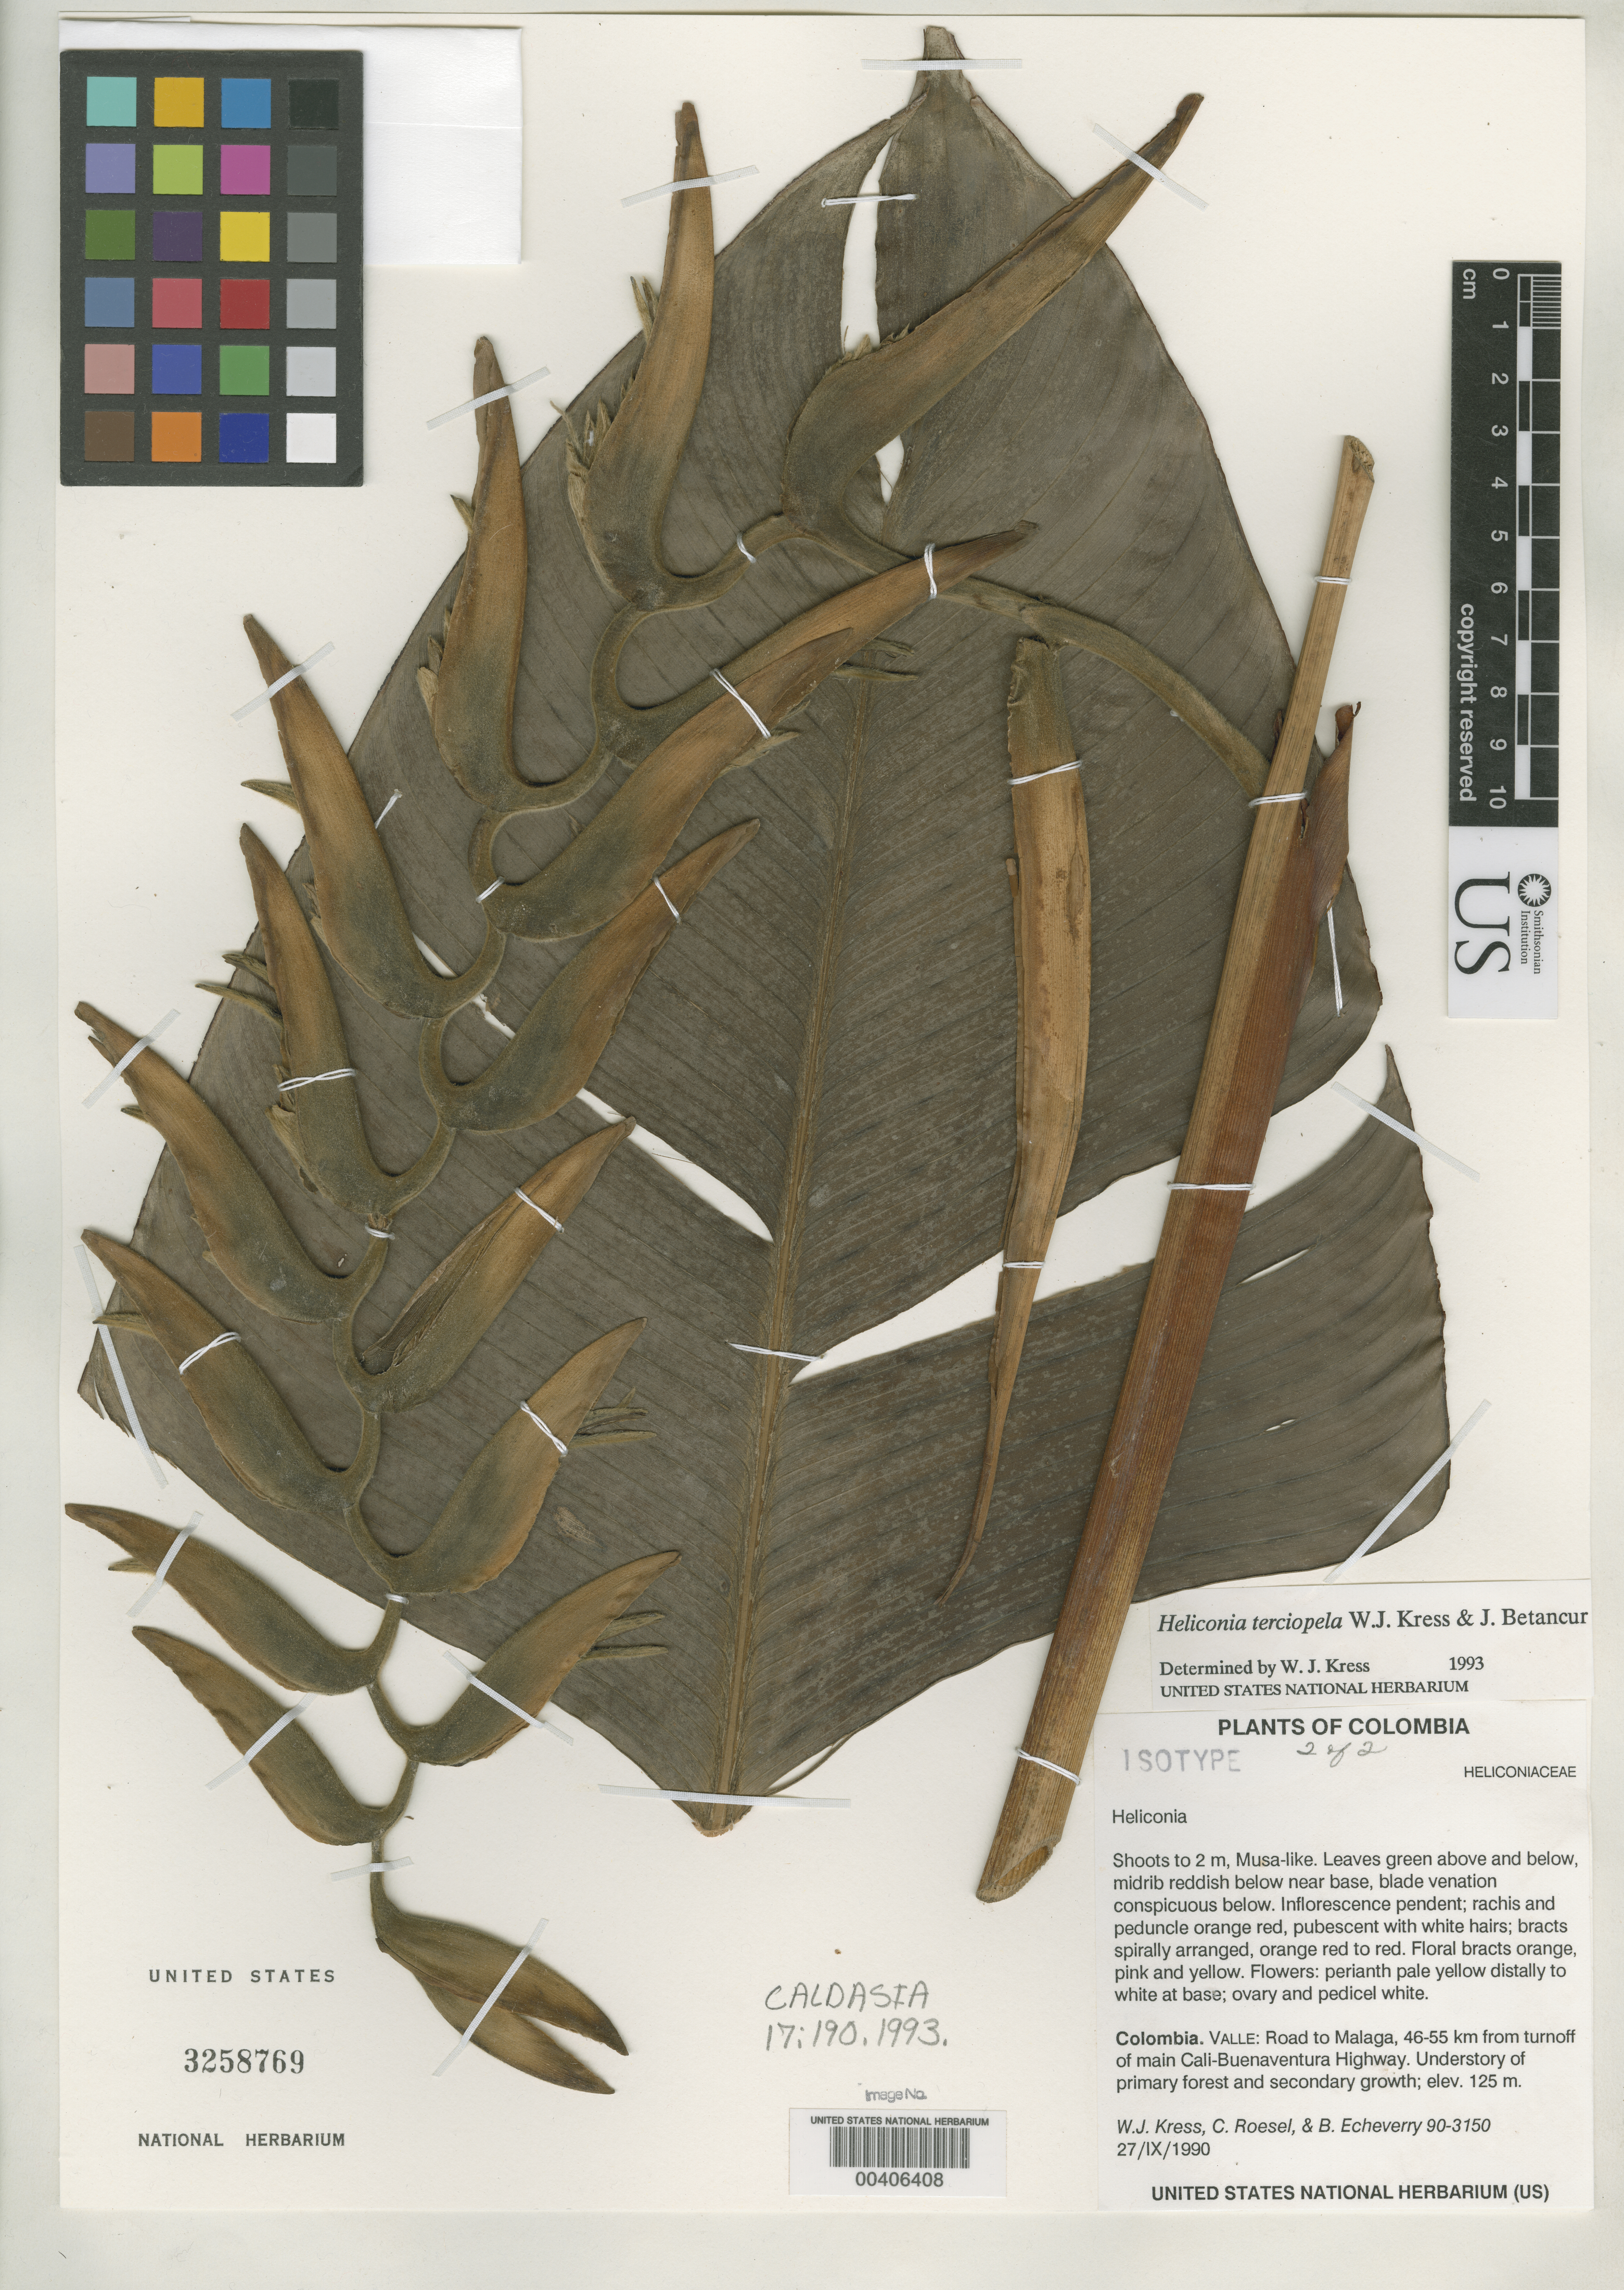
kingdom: Plantae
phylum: Tracheophyta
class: Liliopsida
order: Zingiberales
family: Heliconiaceae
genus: Heliconia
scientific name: Heliconia terciopela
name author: W.J. Kress & Betancur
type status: Isotype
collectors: W. J. Kress, C. S. Roesel & B. Echeverry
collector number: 90-3150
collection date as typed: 27 Sep 1990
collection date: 1990-09-27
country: Colombia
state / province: Valle del Cauca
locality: Road to Malaga, 46-55 km from turnoff of main Cali-Buena Ventura highway.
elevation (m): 125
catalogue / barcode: US 3258769